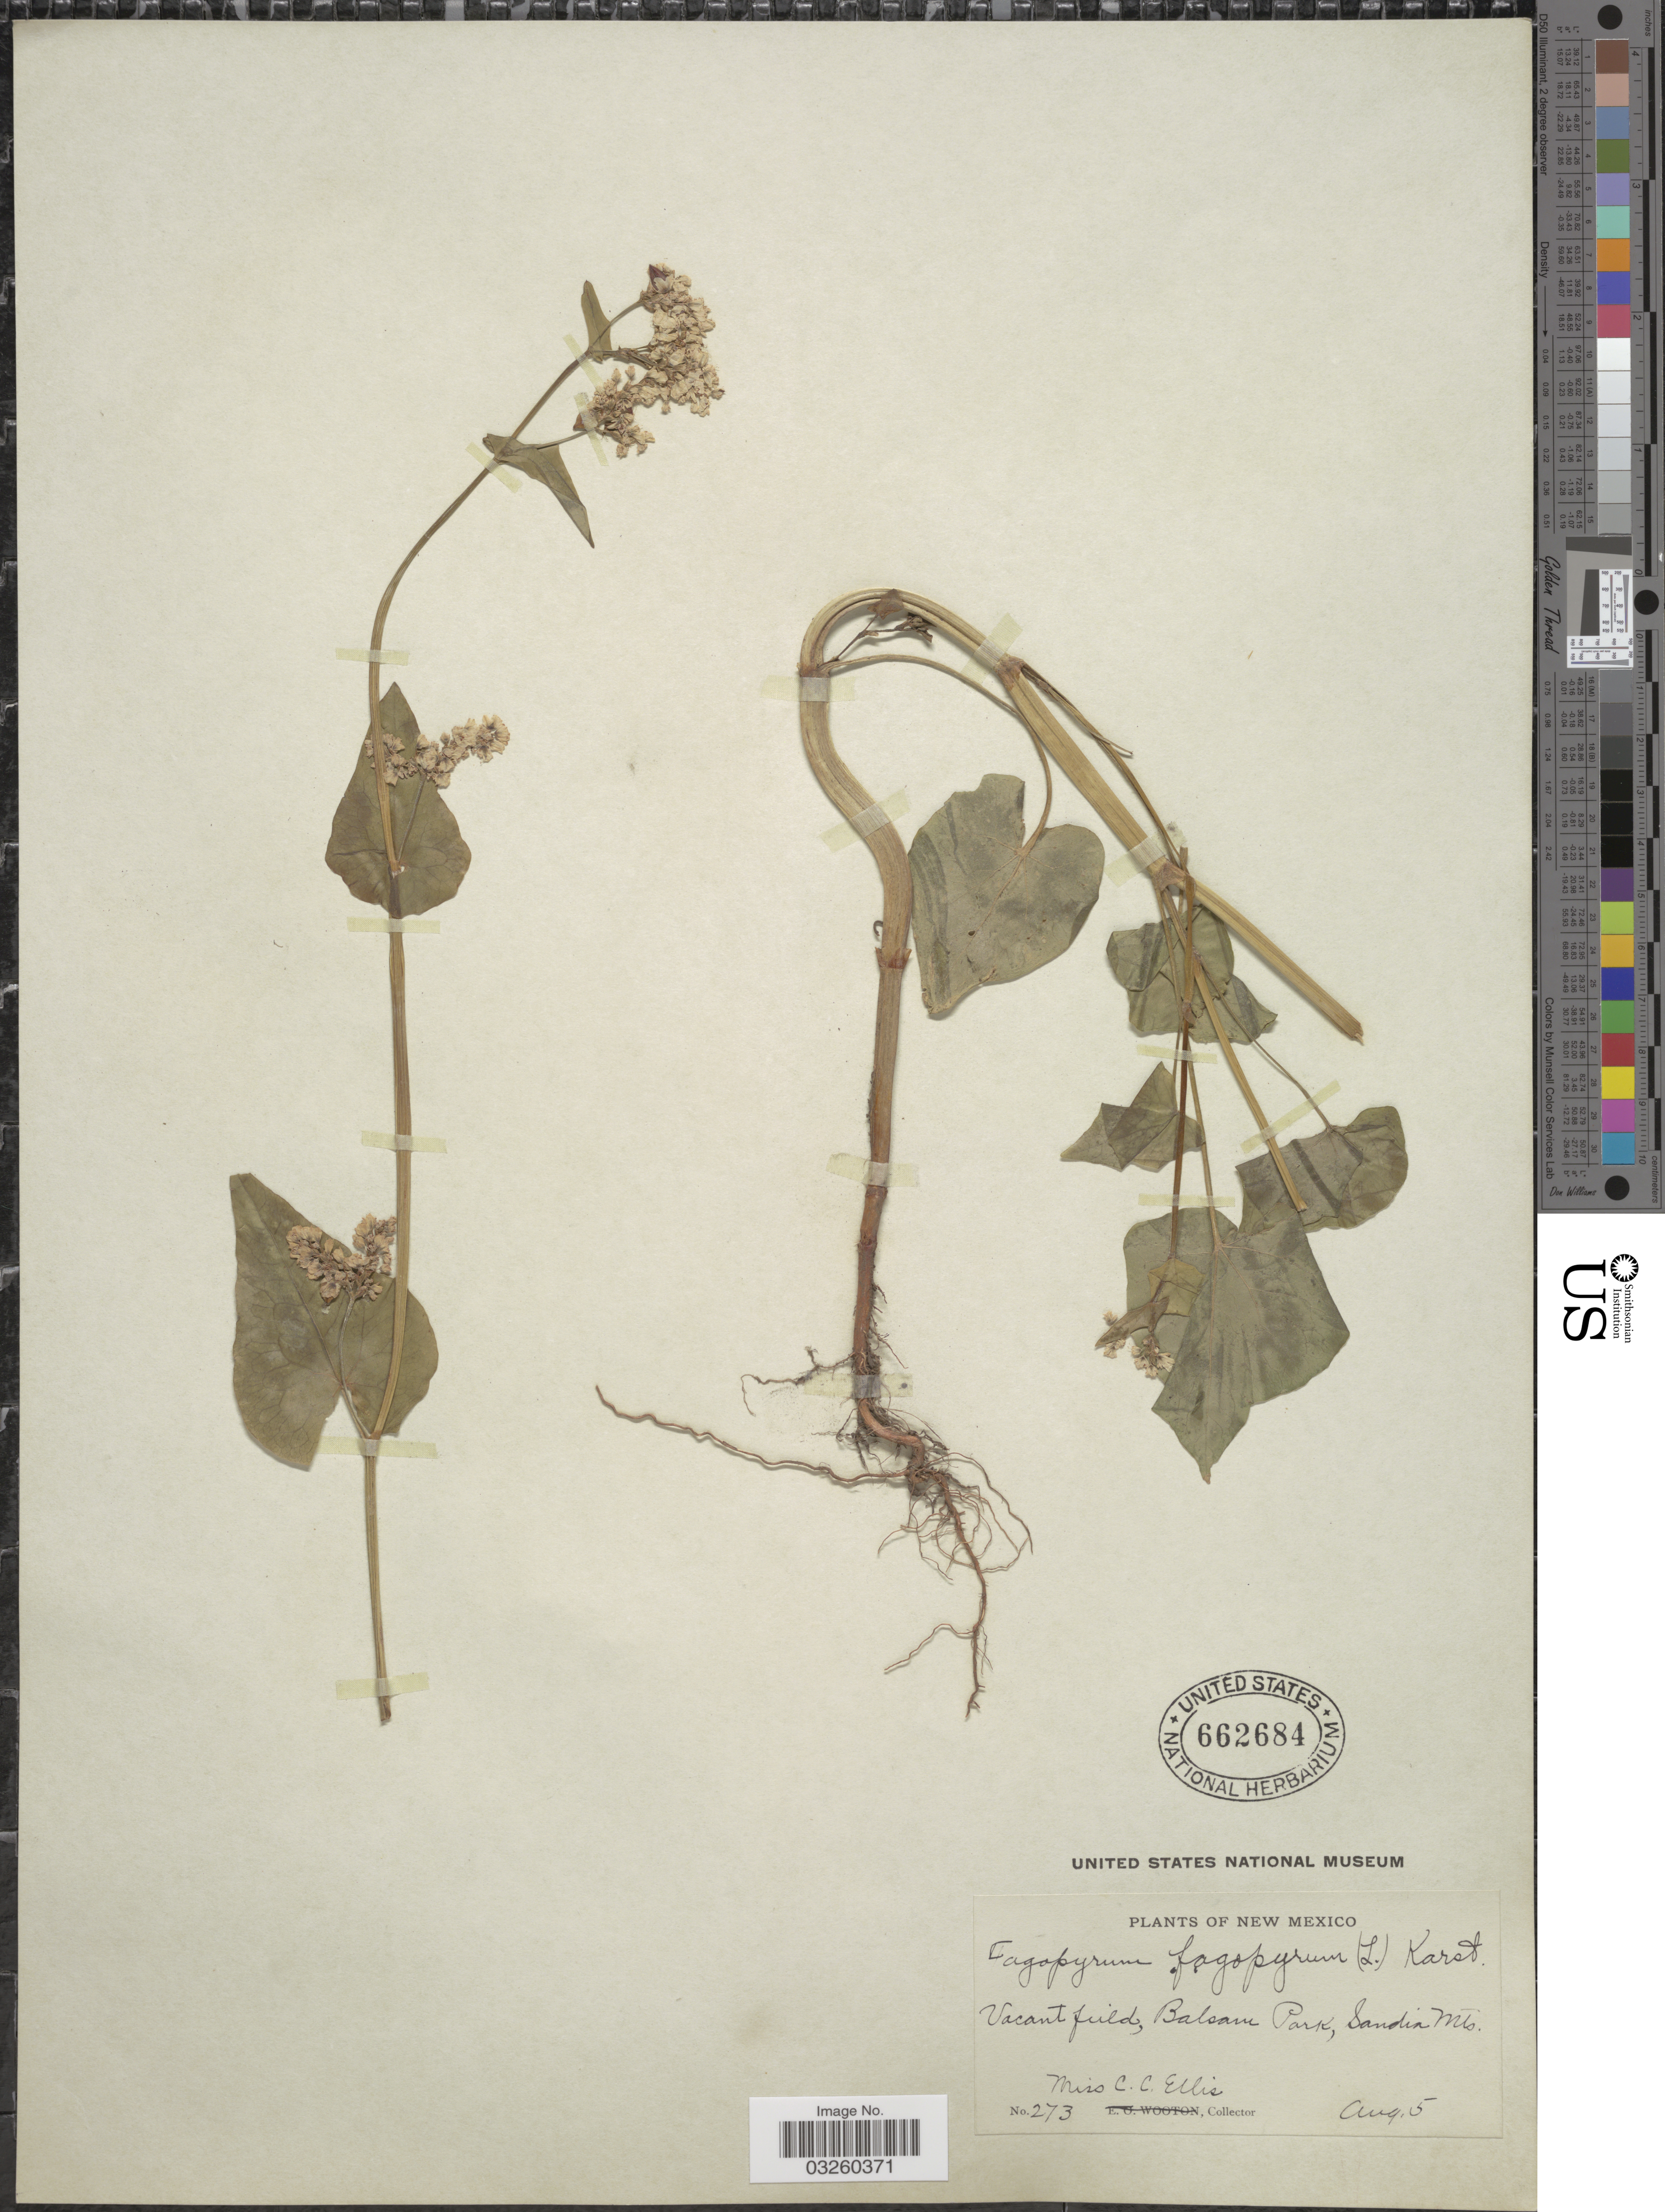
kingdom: Plantae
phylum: Tracheophyta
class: Magnoliopsida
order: Caryophyllales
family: Polygonaceae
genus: Fagopyrum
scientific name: Fagopyrum esculentum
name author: Moench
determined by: Strong, Mark T., (BOT), Smithsonian Institution - National Museum of Natural History (UNITED STATES)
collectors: C. C. Ellis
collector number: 273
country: United States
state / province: New Mexico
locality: Vacant field, Balsam Park, Sandi Mts.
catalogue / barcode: US 662684